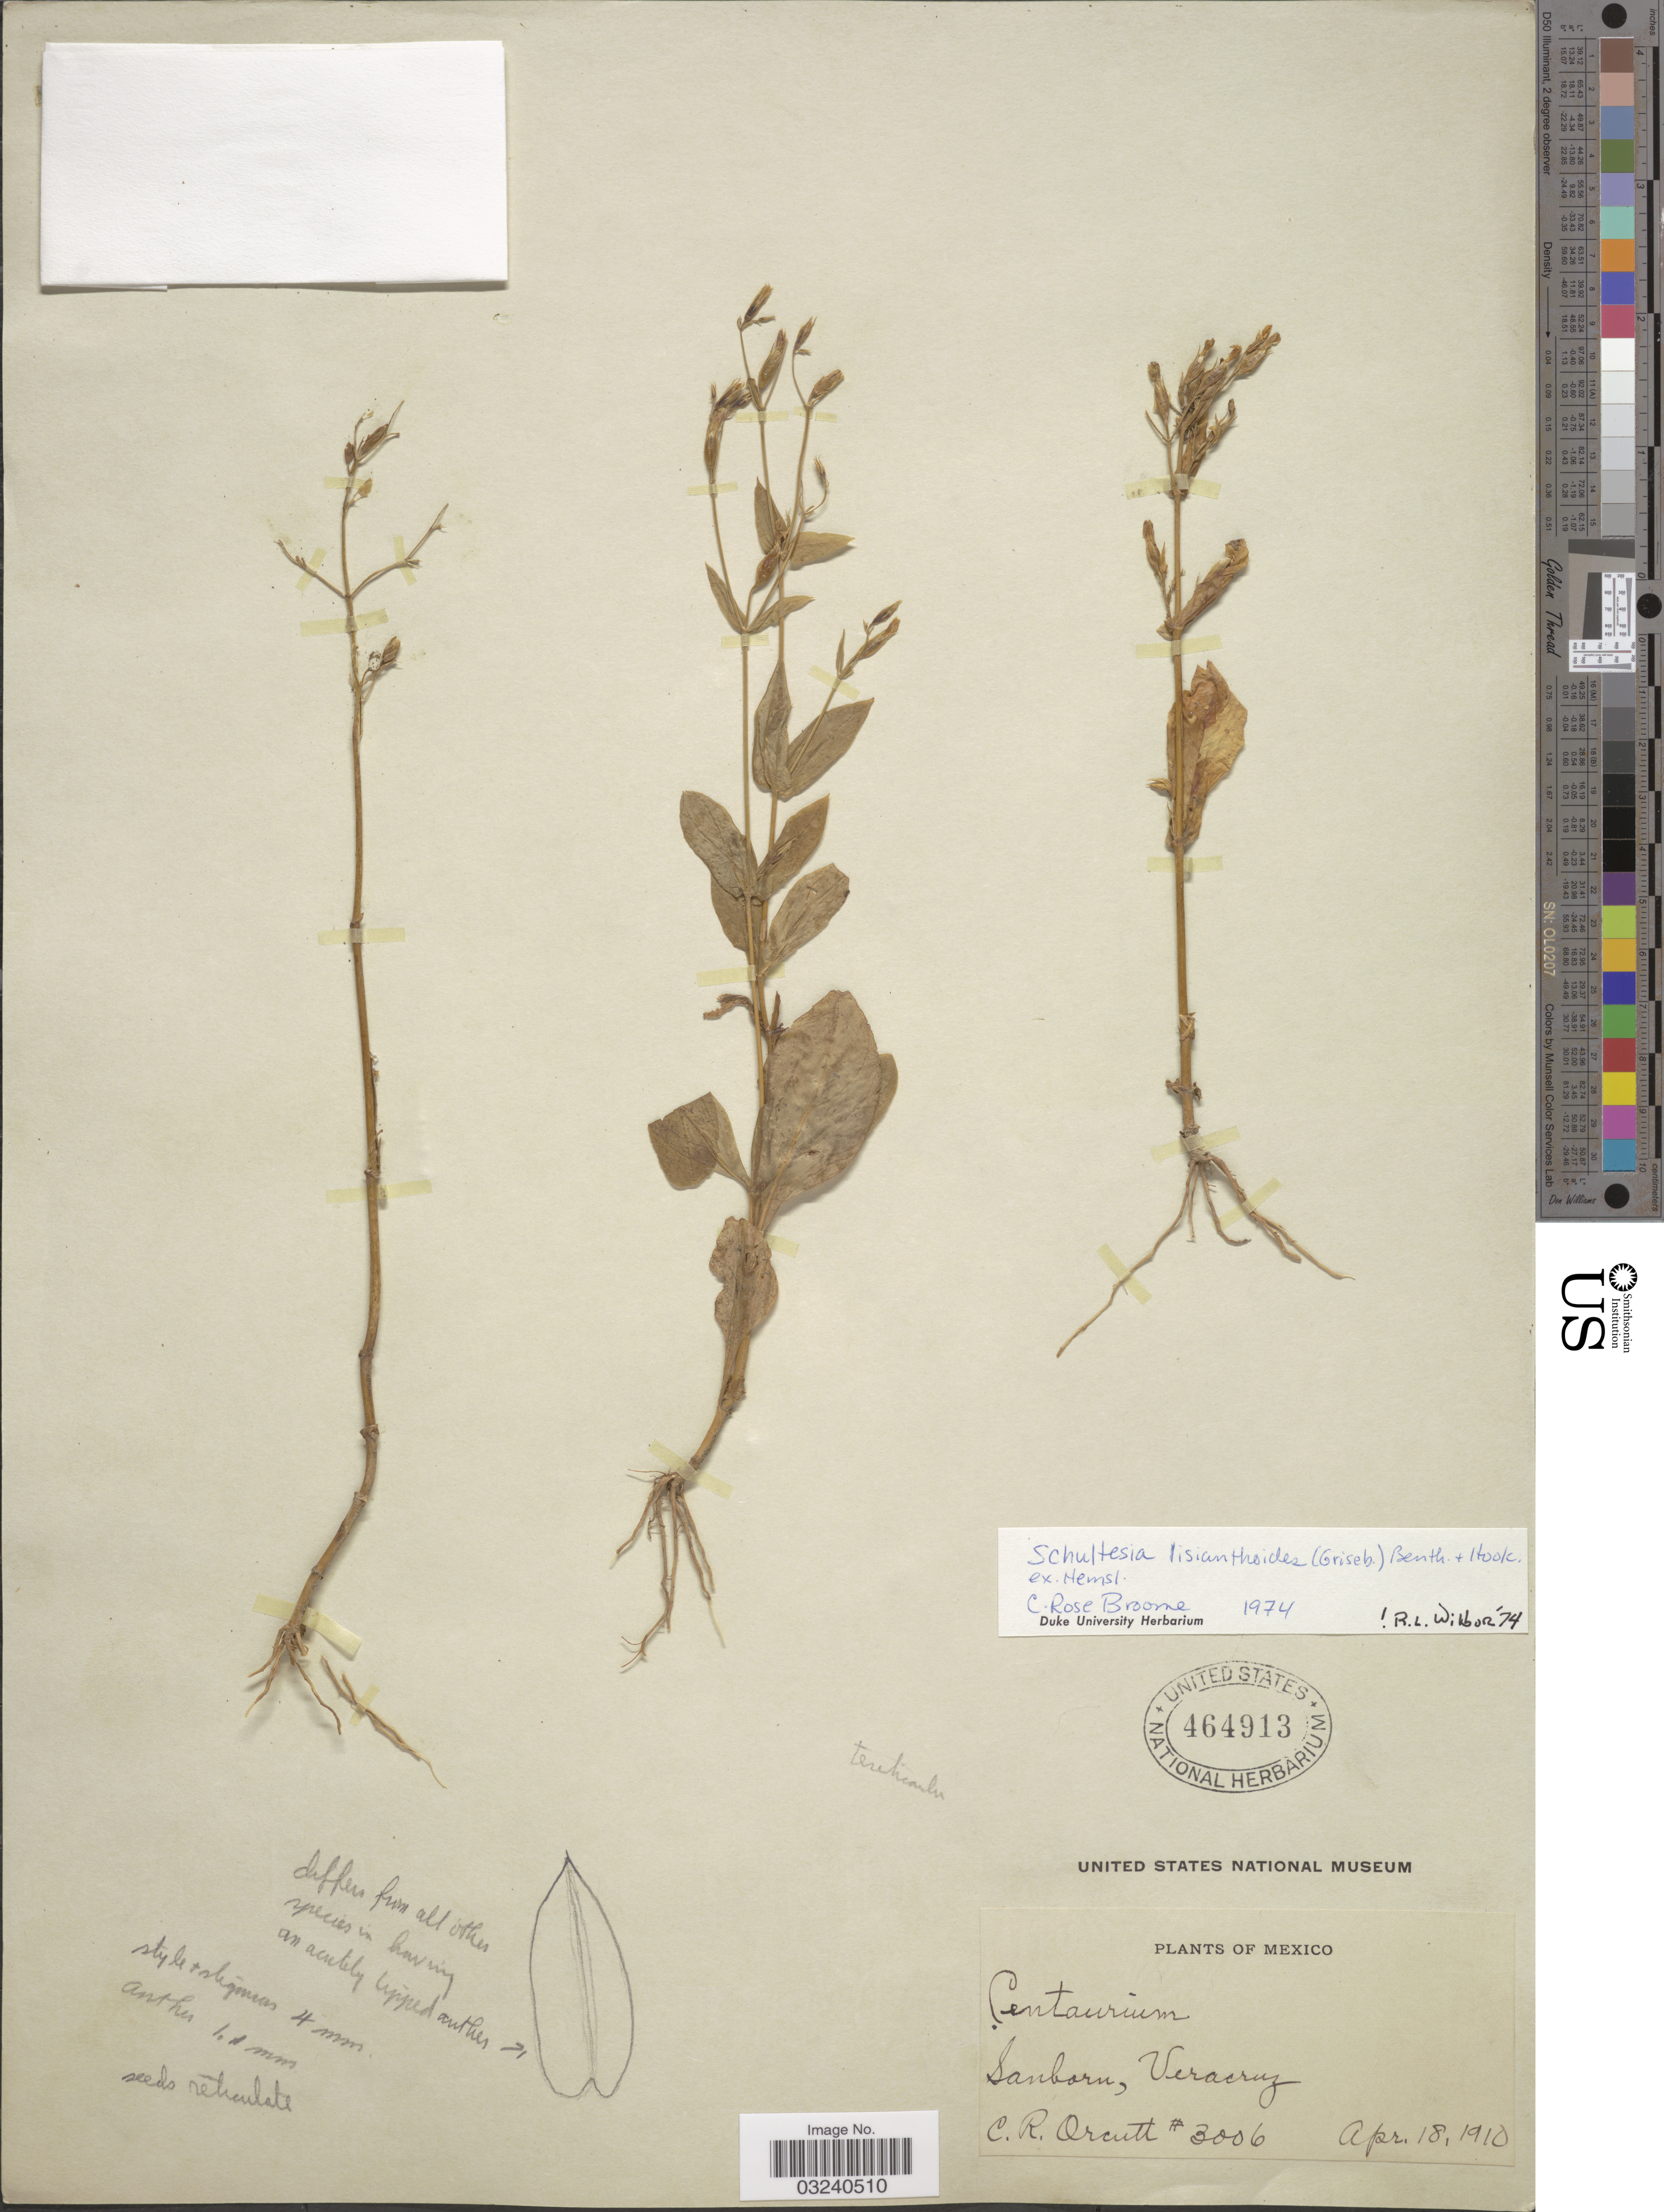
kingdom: Plantae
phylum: Tracheophyta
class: Magnoliopsida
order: Gentianales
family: Gentianaceae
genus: Schultesia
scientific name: Schultesia lisianthoides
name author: (Griseb.) Benth. & Hook. f. ex Hemsl.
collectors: C. R. Orcutt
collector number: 3006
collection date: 1910-04-18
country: Mexico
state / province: Veracruz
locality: Sanborn, Veracruz.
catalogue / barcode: US 464913